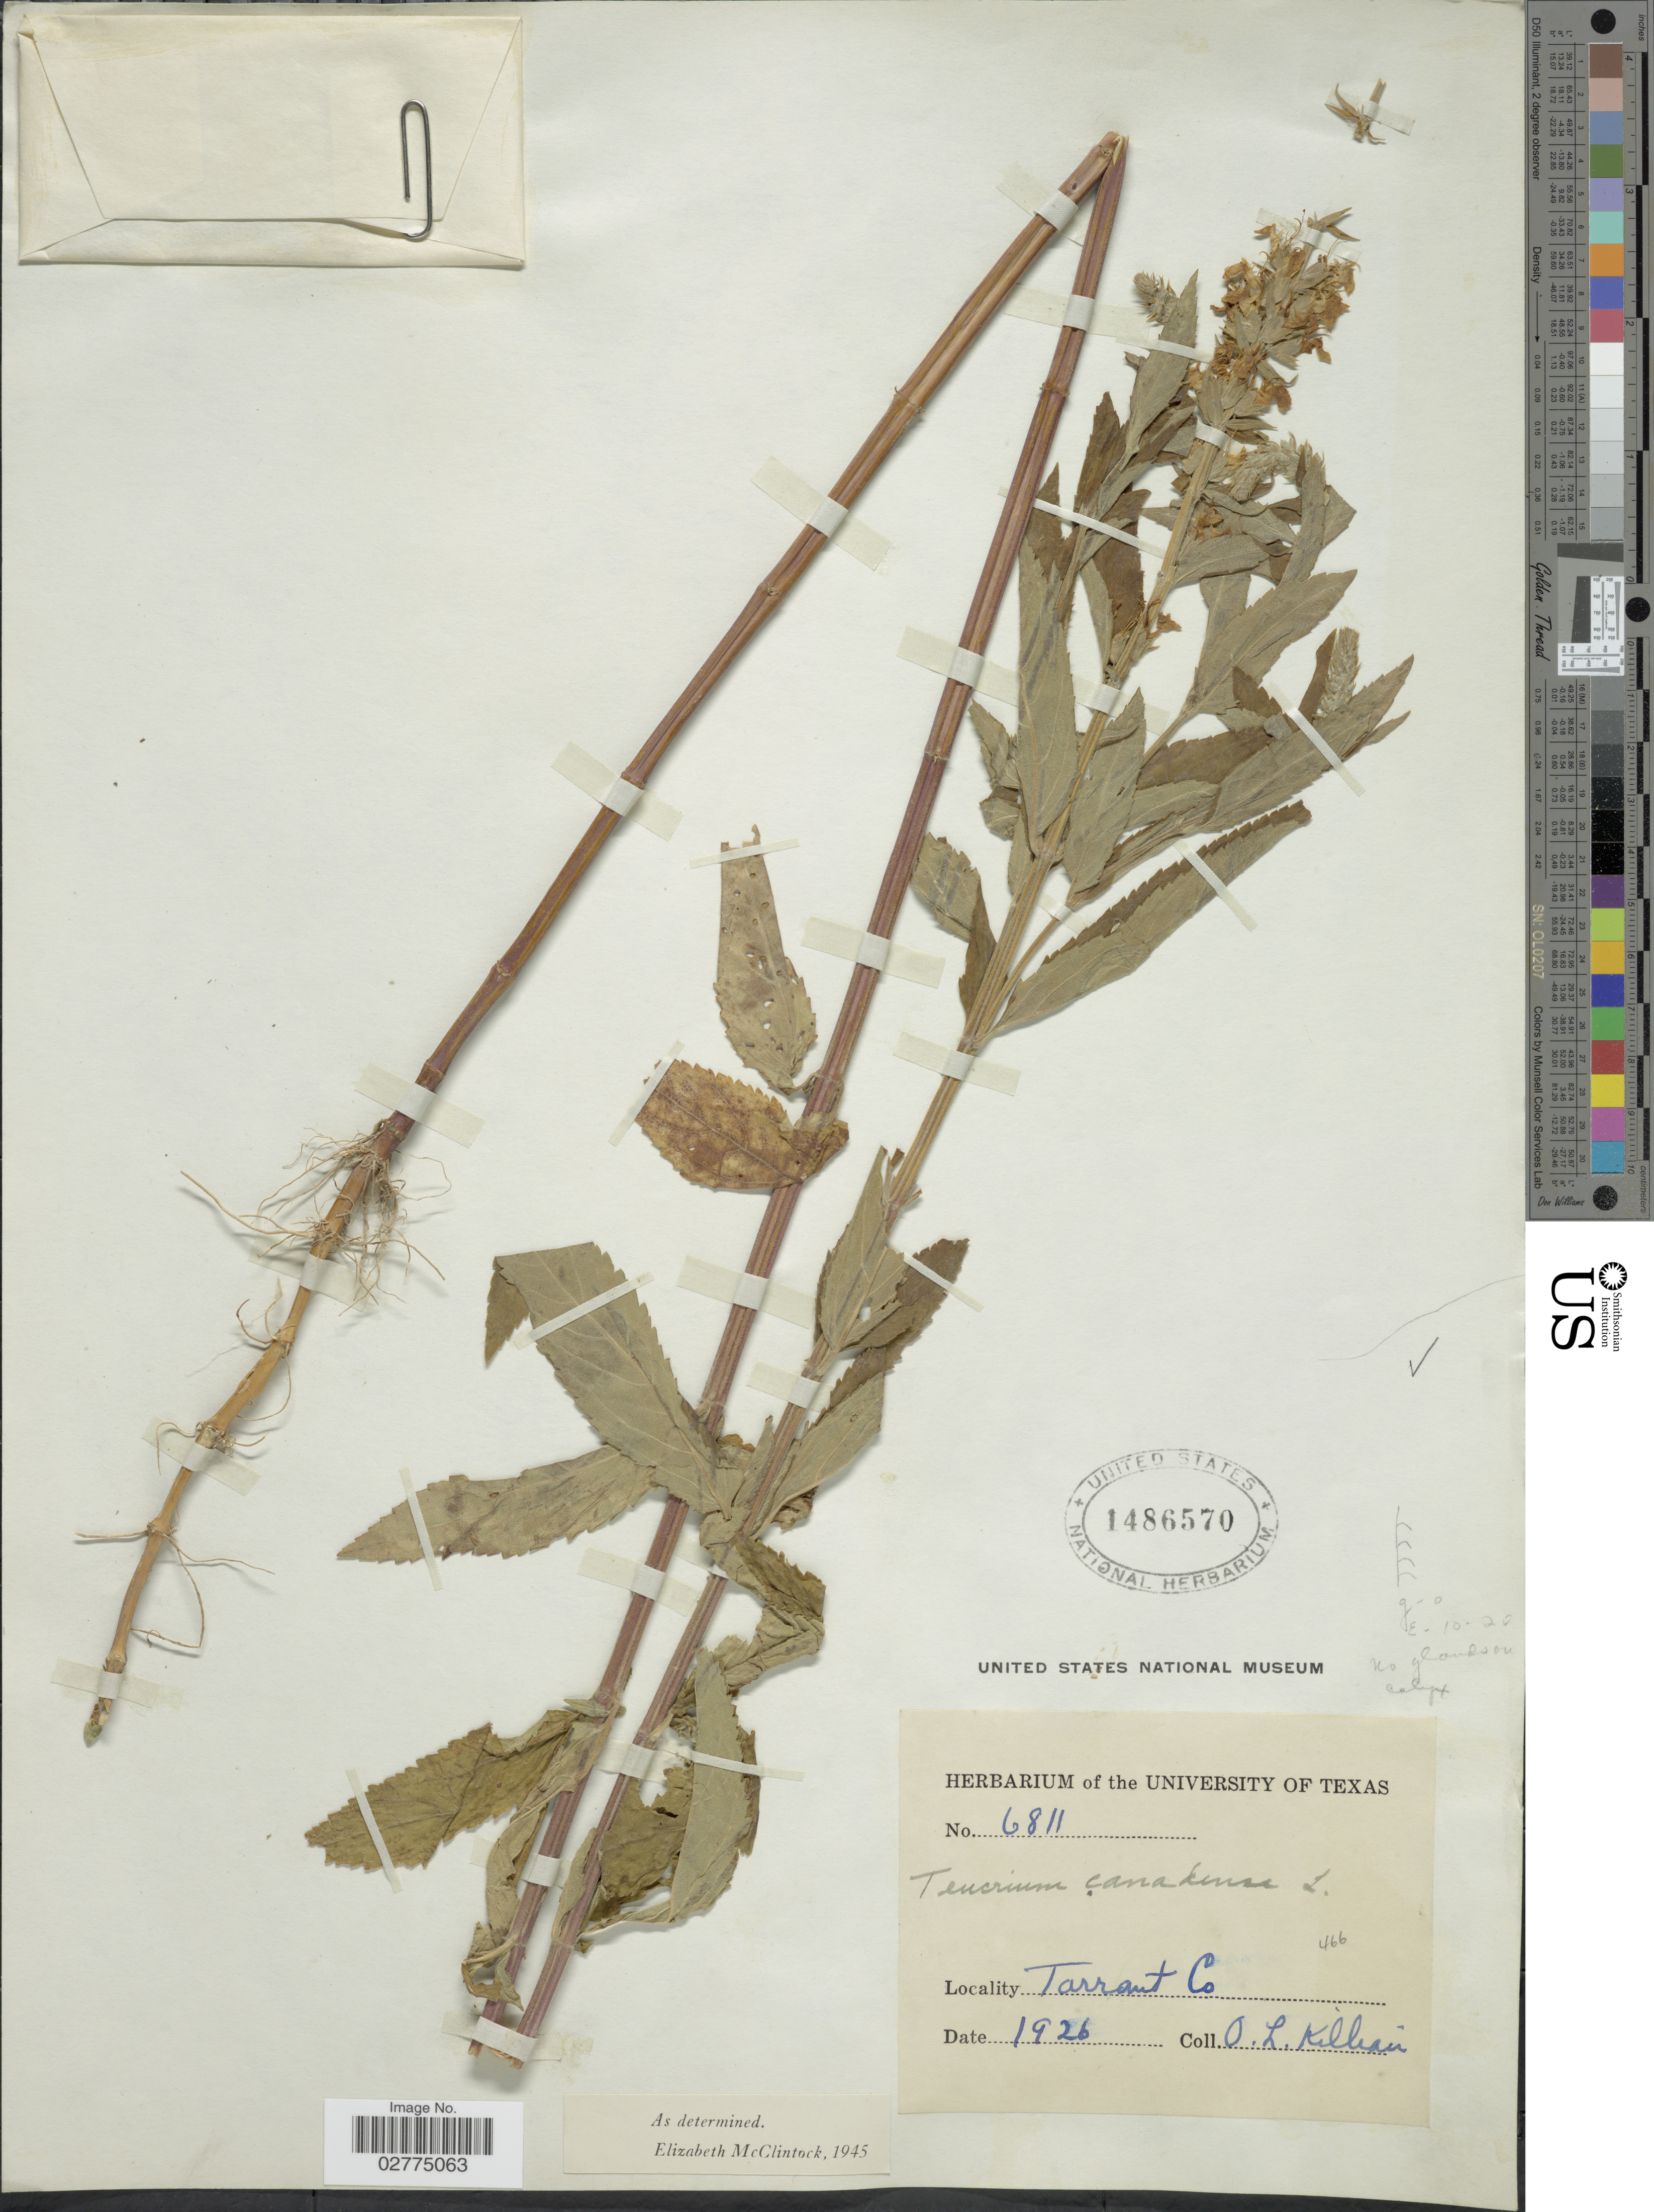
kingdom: Plantae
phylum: Tracheophyta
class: Magnoliopsida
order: Lamiales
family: Lamiaceae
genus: Teucrium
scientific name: Teucrium canadense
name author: L.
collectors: O. Killian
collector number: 6811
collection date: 1926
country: United States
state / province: Texas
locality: Tarrant Co.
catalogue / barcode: US 1486570